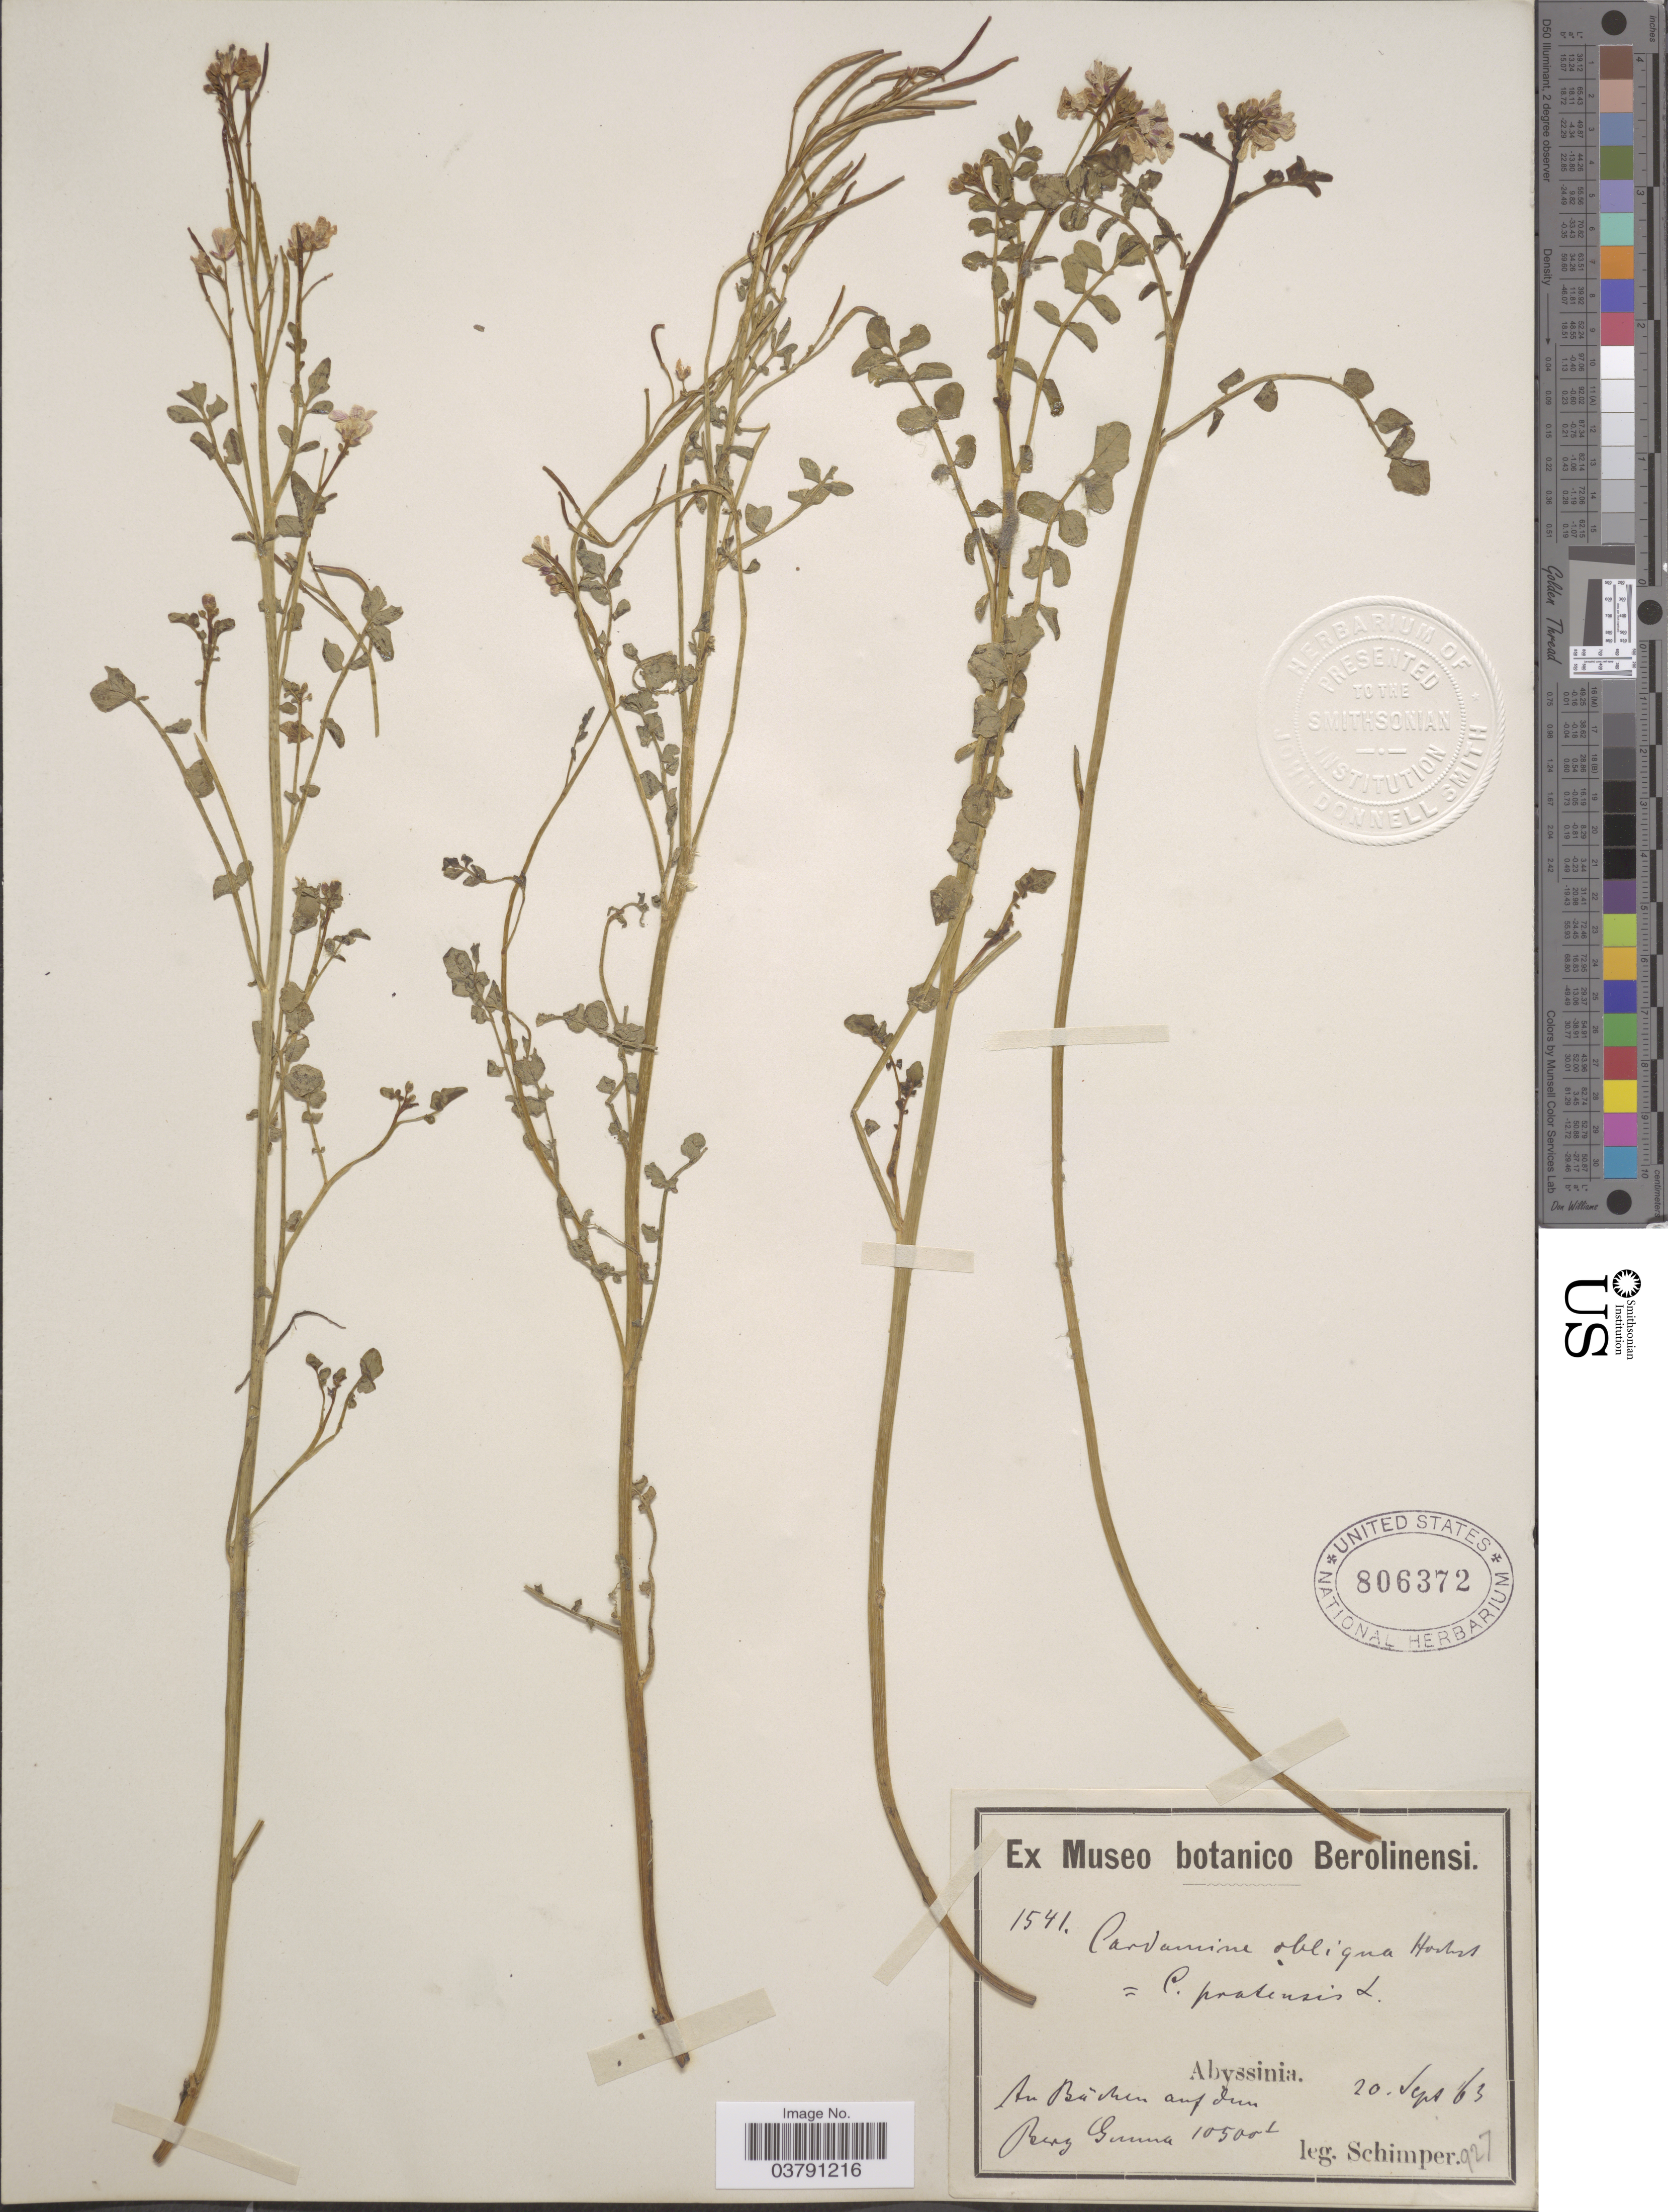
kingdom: Plantae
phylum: Tracheophyta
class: Magnoliopsida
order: Brassicales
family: Brassicaceae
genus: Cardamine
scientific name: Cardamine obliqua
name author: Hochst. ex A. Rich.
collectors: -. Schimper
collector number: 1541/927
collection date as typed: Transcribed d/m/y: 20/9/63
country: Ethiopia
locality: Abyssinia. An Büchen auf dem Berg Gunna.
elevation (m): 3200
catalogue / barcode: US 806372